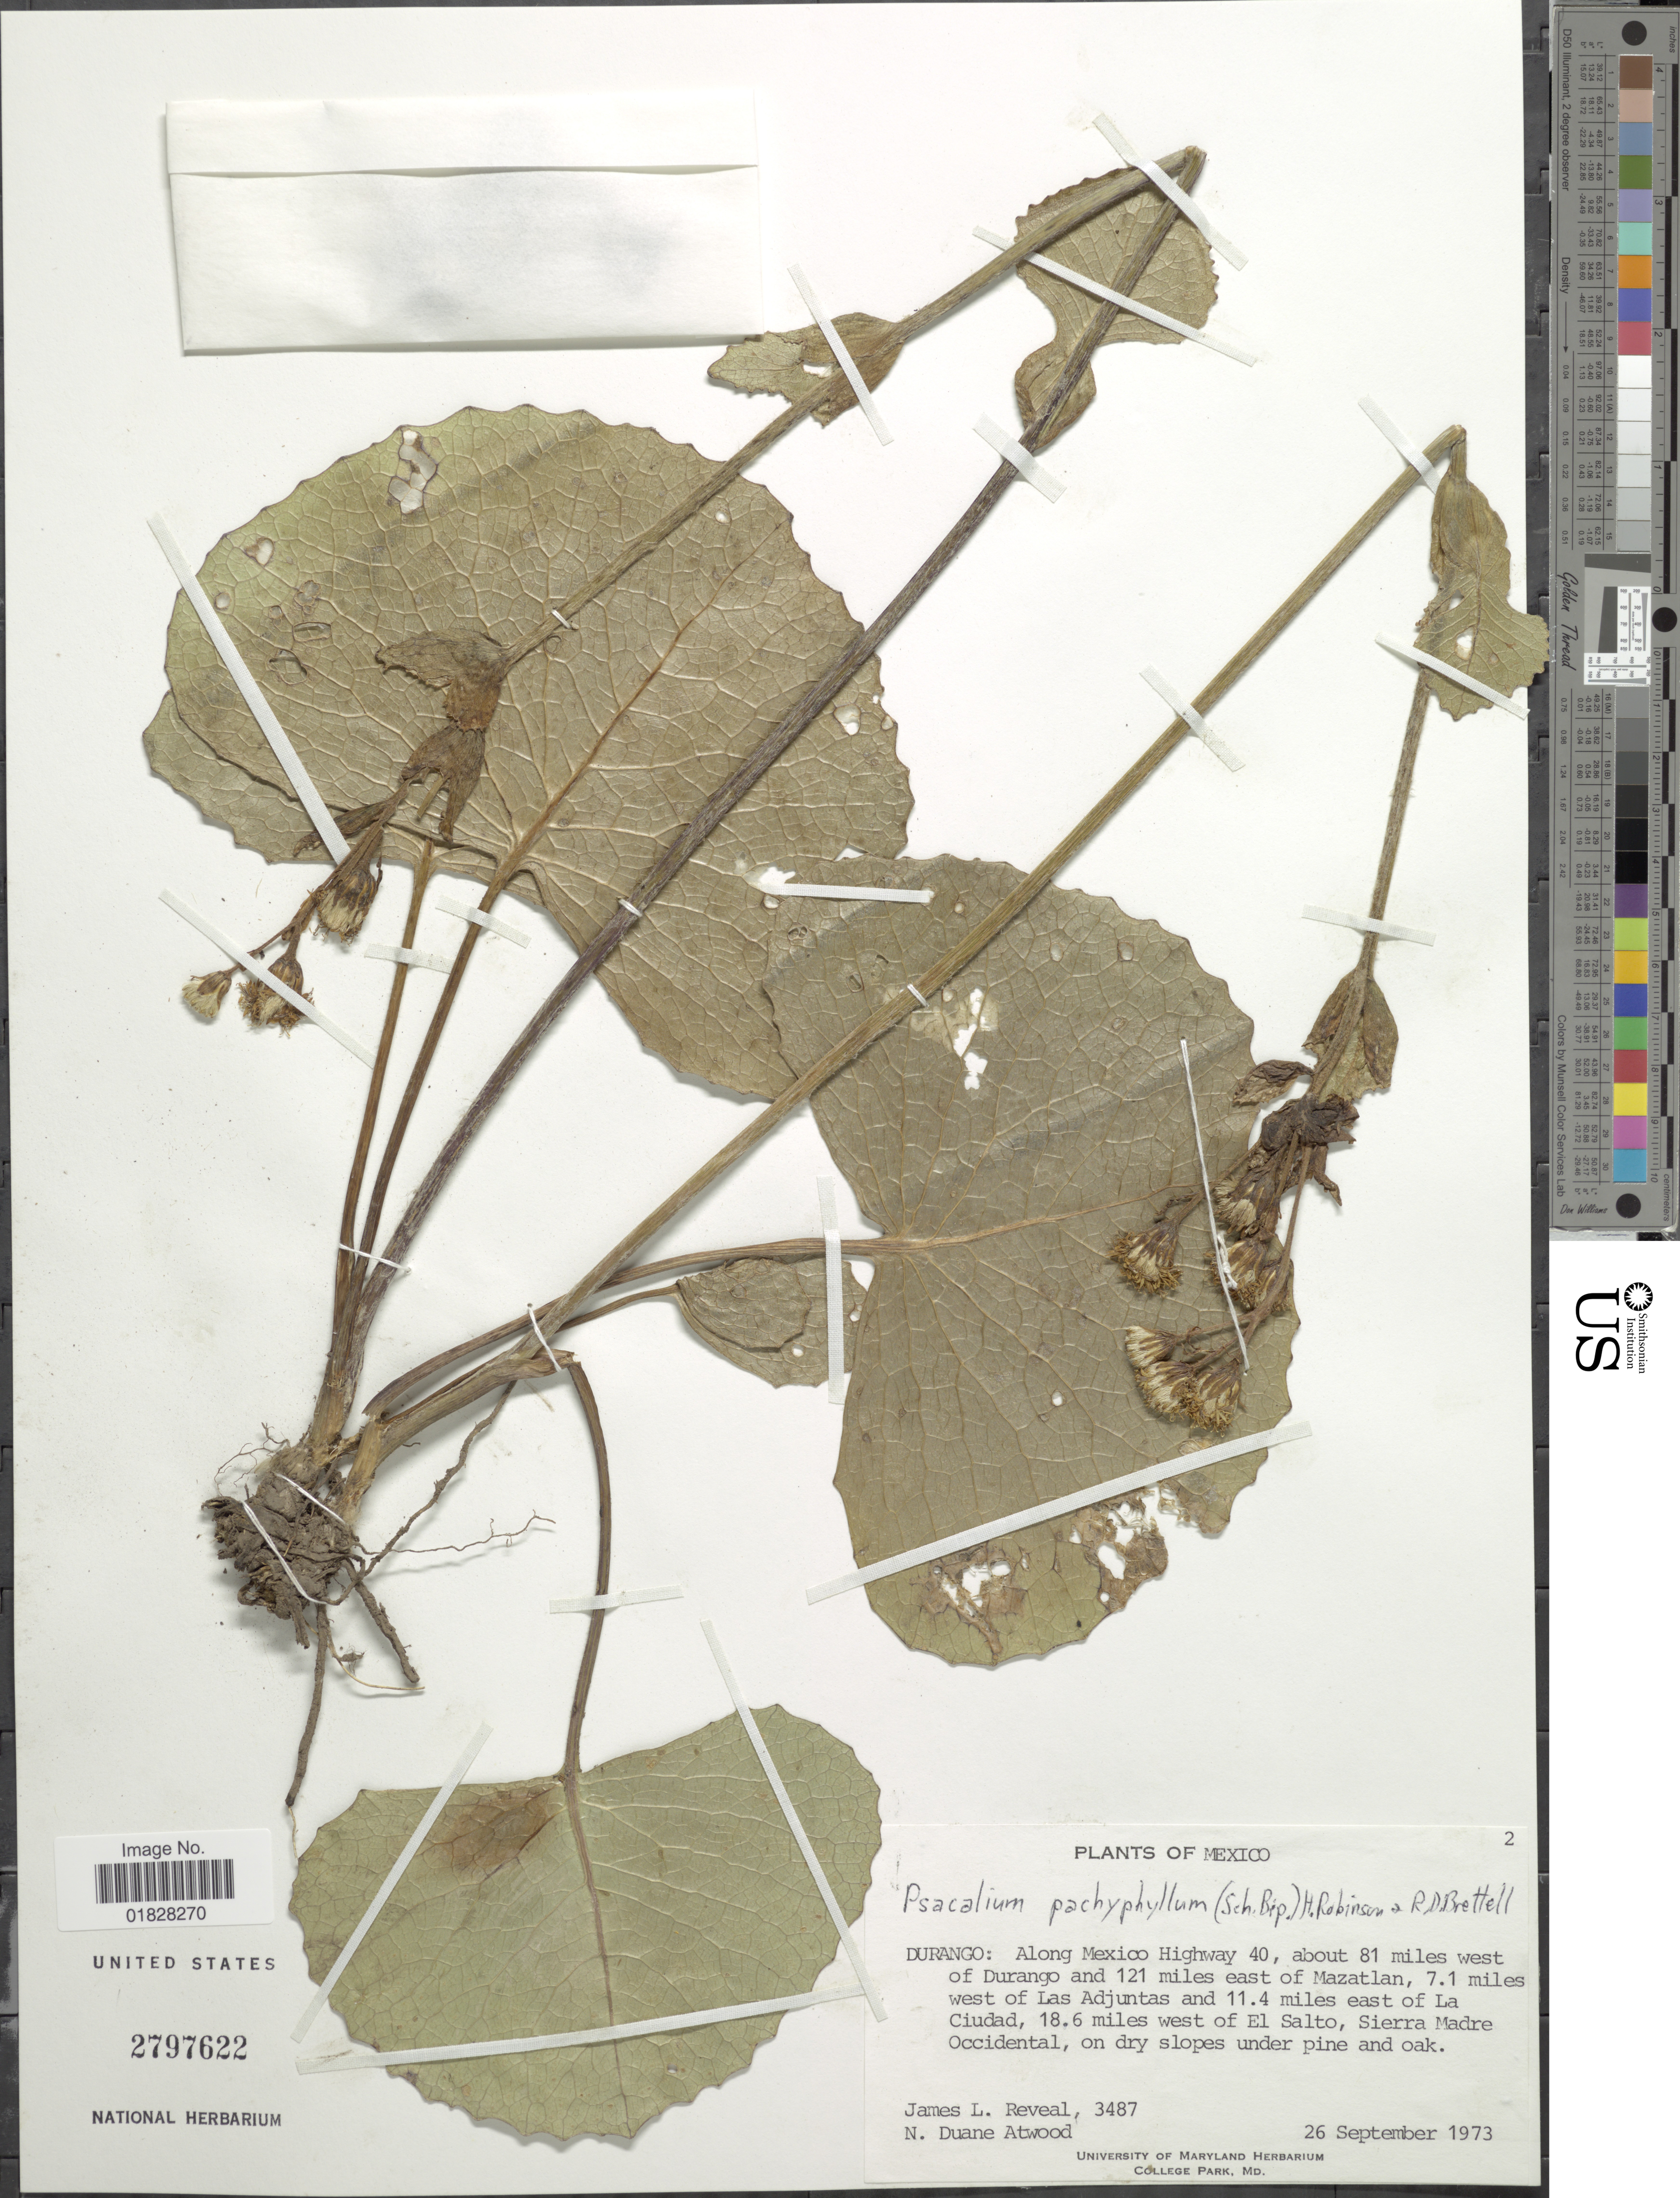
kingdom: Plantae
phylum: Tracheophyta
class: Magnoliopsida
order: Asterales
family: Asteraceae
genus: Psacalium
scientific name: Psacalium pachyphyllum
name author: (Sch. Bip.) H. Rob. & Brettell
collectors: J. L. Reveal & N. Atwood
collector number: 3487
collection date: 1973-09-26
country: Mexico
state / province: Durango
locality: Durango: Along Mexico Highway 40, about 81 miles west of Durango and 121 miles east of Mazatlan, 7.1 miles west of Las Adjuntas and 11.4 miles east of La Ciudad, 18.6 miles west of El Salto, Sierra Madre Occidental, on dry slopes under pine and oak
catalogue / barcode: US 2797622